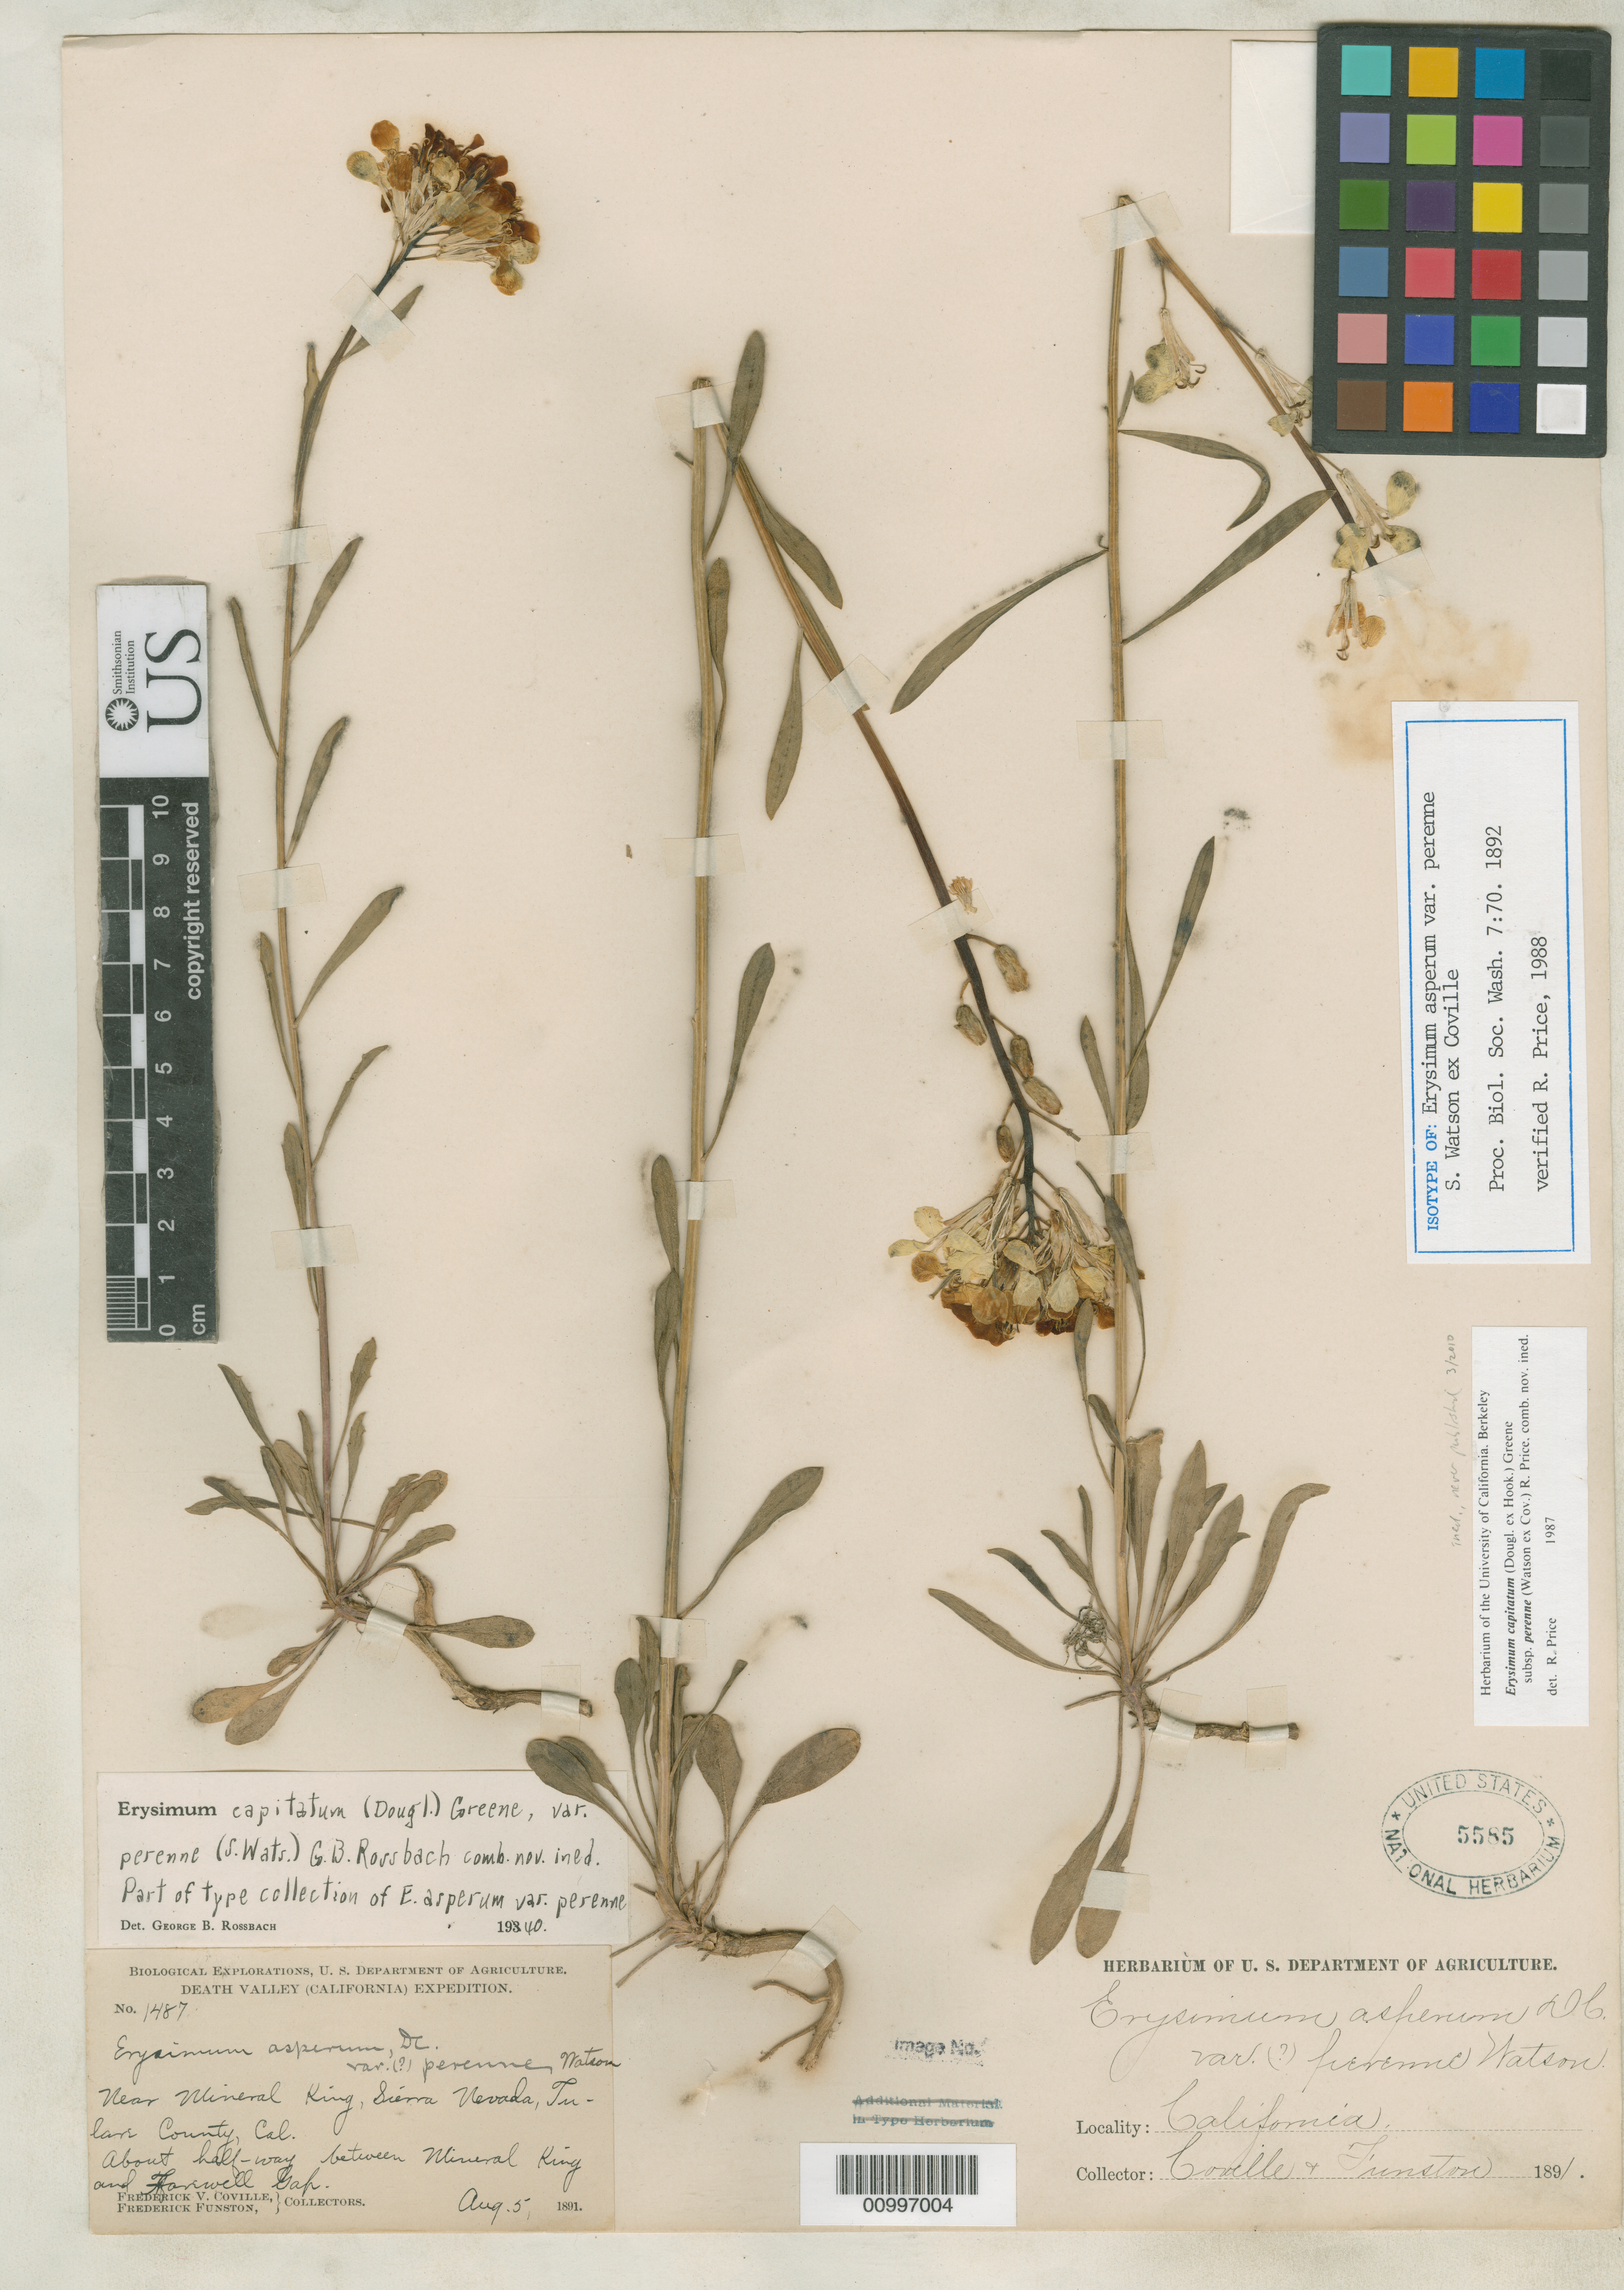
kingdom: Plantae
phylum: Tracheophyta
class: Magnoliopsida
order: Brassicales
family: Brassicaceae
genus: Erysimum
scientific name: Erysimum asperum var. perenne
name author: S. Watson ex Coville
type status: Type Collection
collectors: F. V. Coville & F. Funston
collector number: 1487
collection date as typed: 05 Aug 1891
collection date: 1891-08-05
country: United States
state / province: California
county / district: Tulare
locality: Near Mineral King, Sierra Nevada; about half-way between Mineral King and Farwell Gap.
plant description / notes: Annotated by R. Price (1987) as Erysimum capitatum subsp. perenne (Watson ex Cov.) R. Price, ined. [combination apparently never published].; One of two original US sheets (USNH 5584, 5585), neither clearly the holotype; this sheet annotated as "isotype" by R. Price (1987) & A. Polatschek (2011).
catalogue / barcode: US 5585